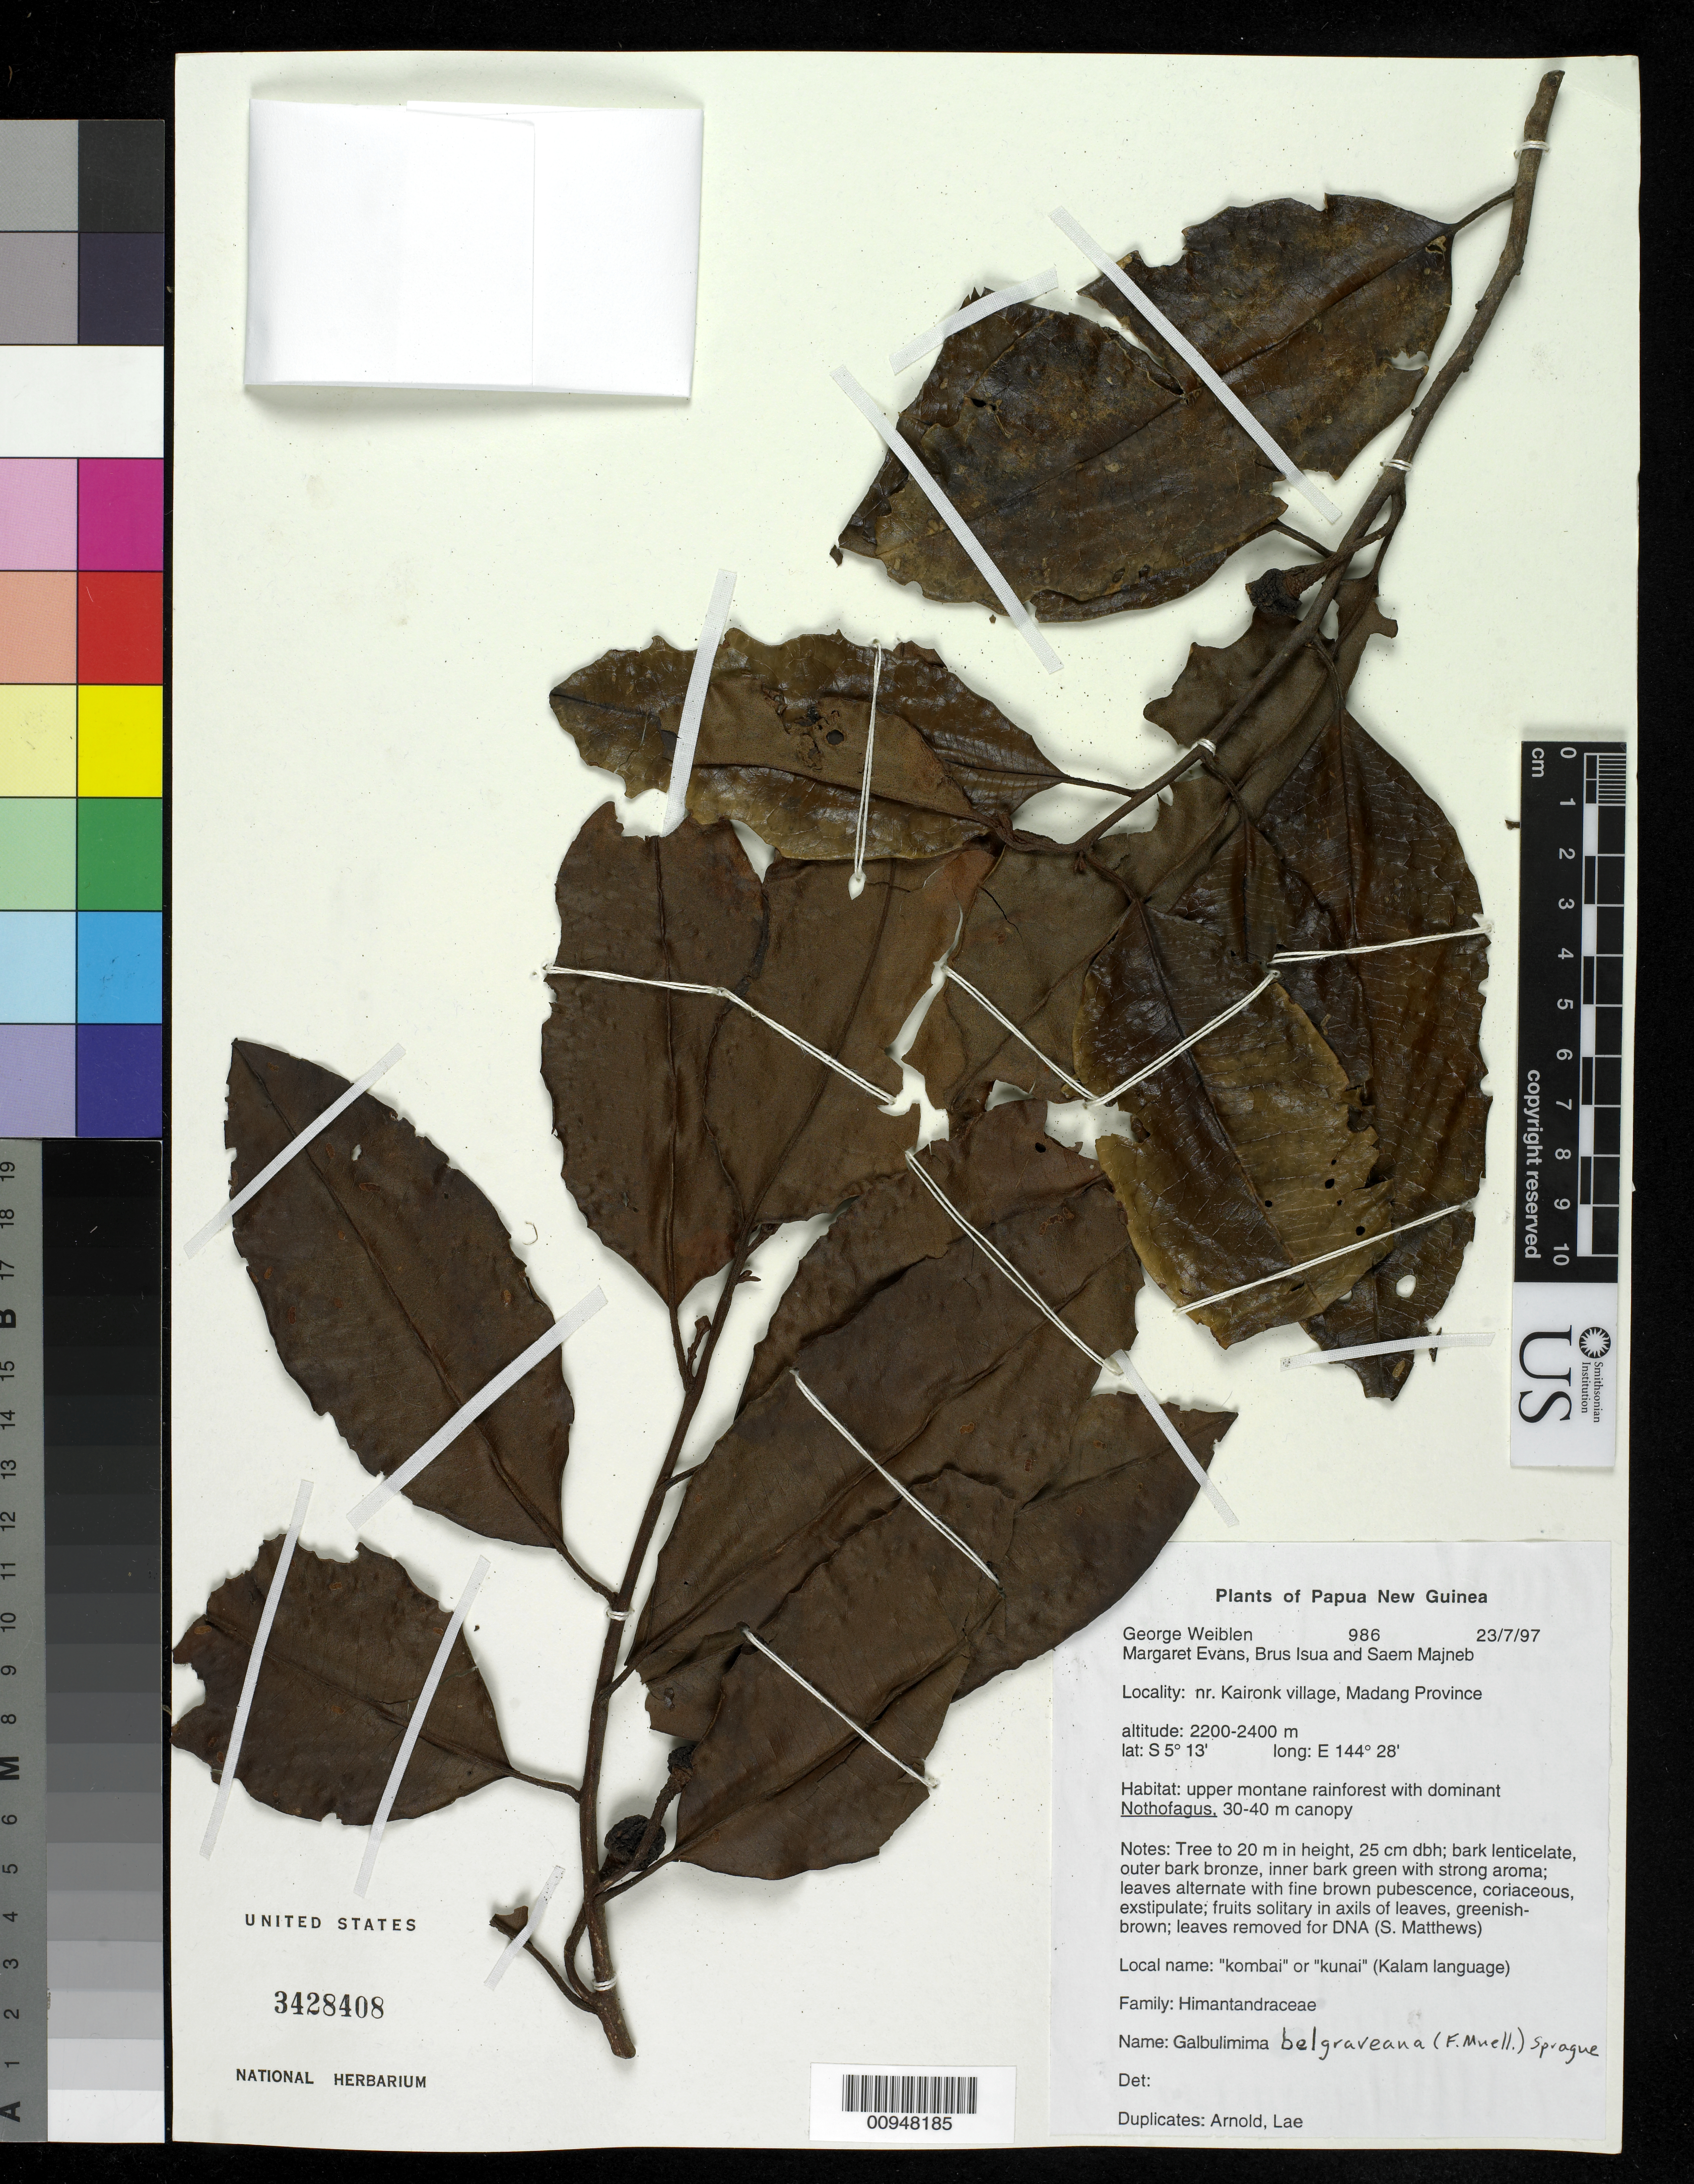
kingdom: Plantae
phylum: Tracheophyta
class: Magnoliopsida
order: Magnoliales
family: Himantandraceae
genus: Galbulimima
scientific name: Galbulimima belgraveana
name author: (F. Muell.) Sprague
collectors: G. D. Weiblen, Marg. Evans, B. Isua & S. Majneb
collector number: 986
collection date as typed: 23 Jul 1997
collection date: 1997-07-23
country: Papua New Guinea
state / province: Madang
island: New Guinea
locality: Near Kaironk village.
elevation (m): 2200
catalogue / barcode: US 3428408